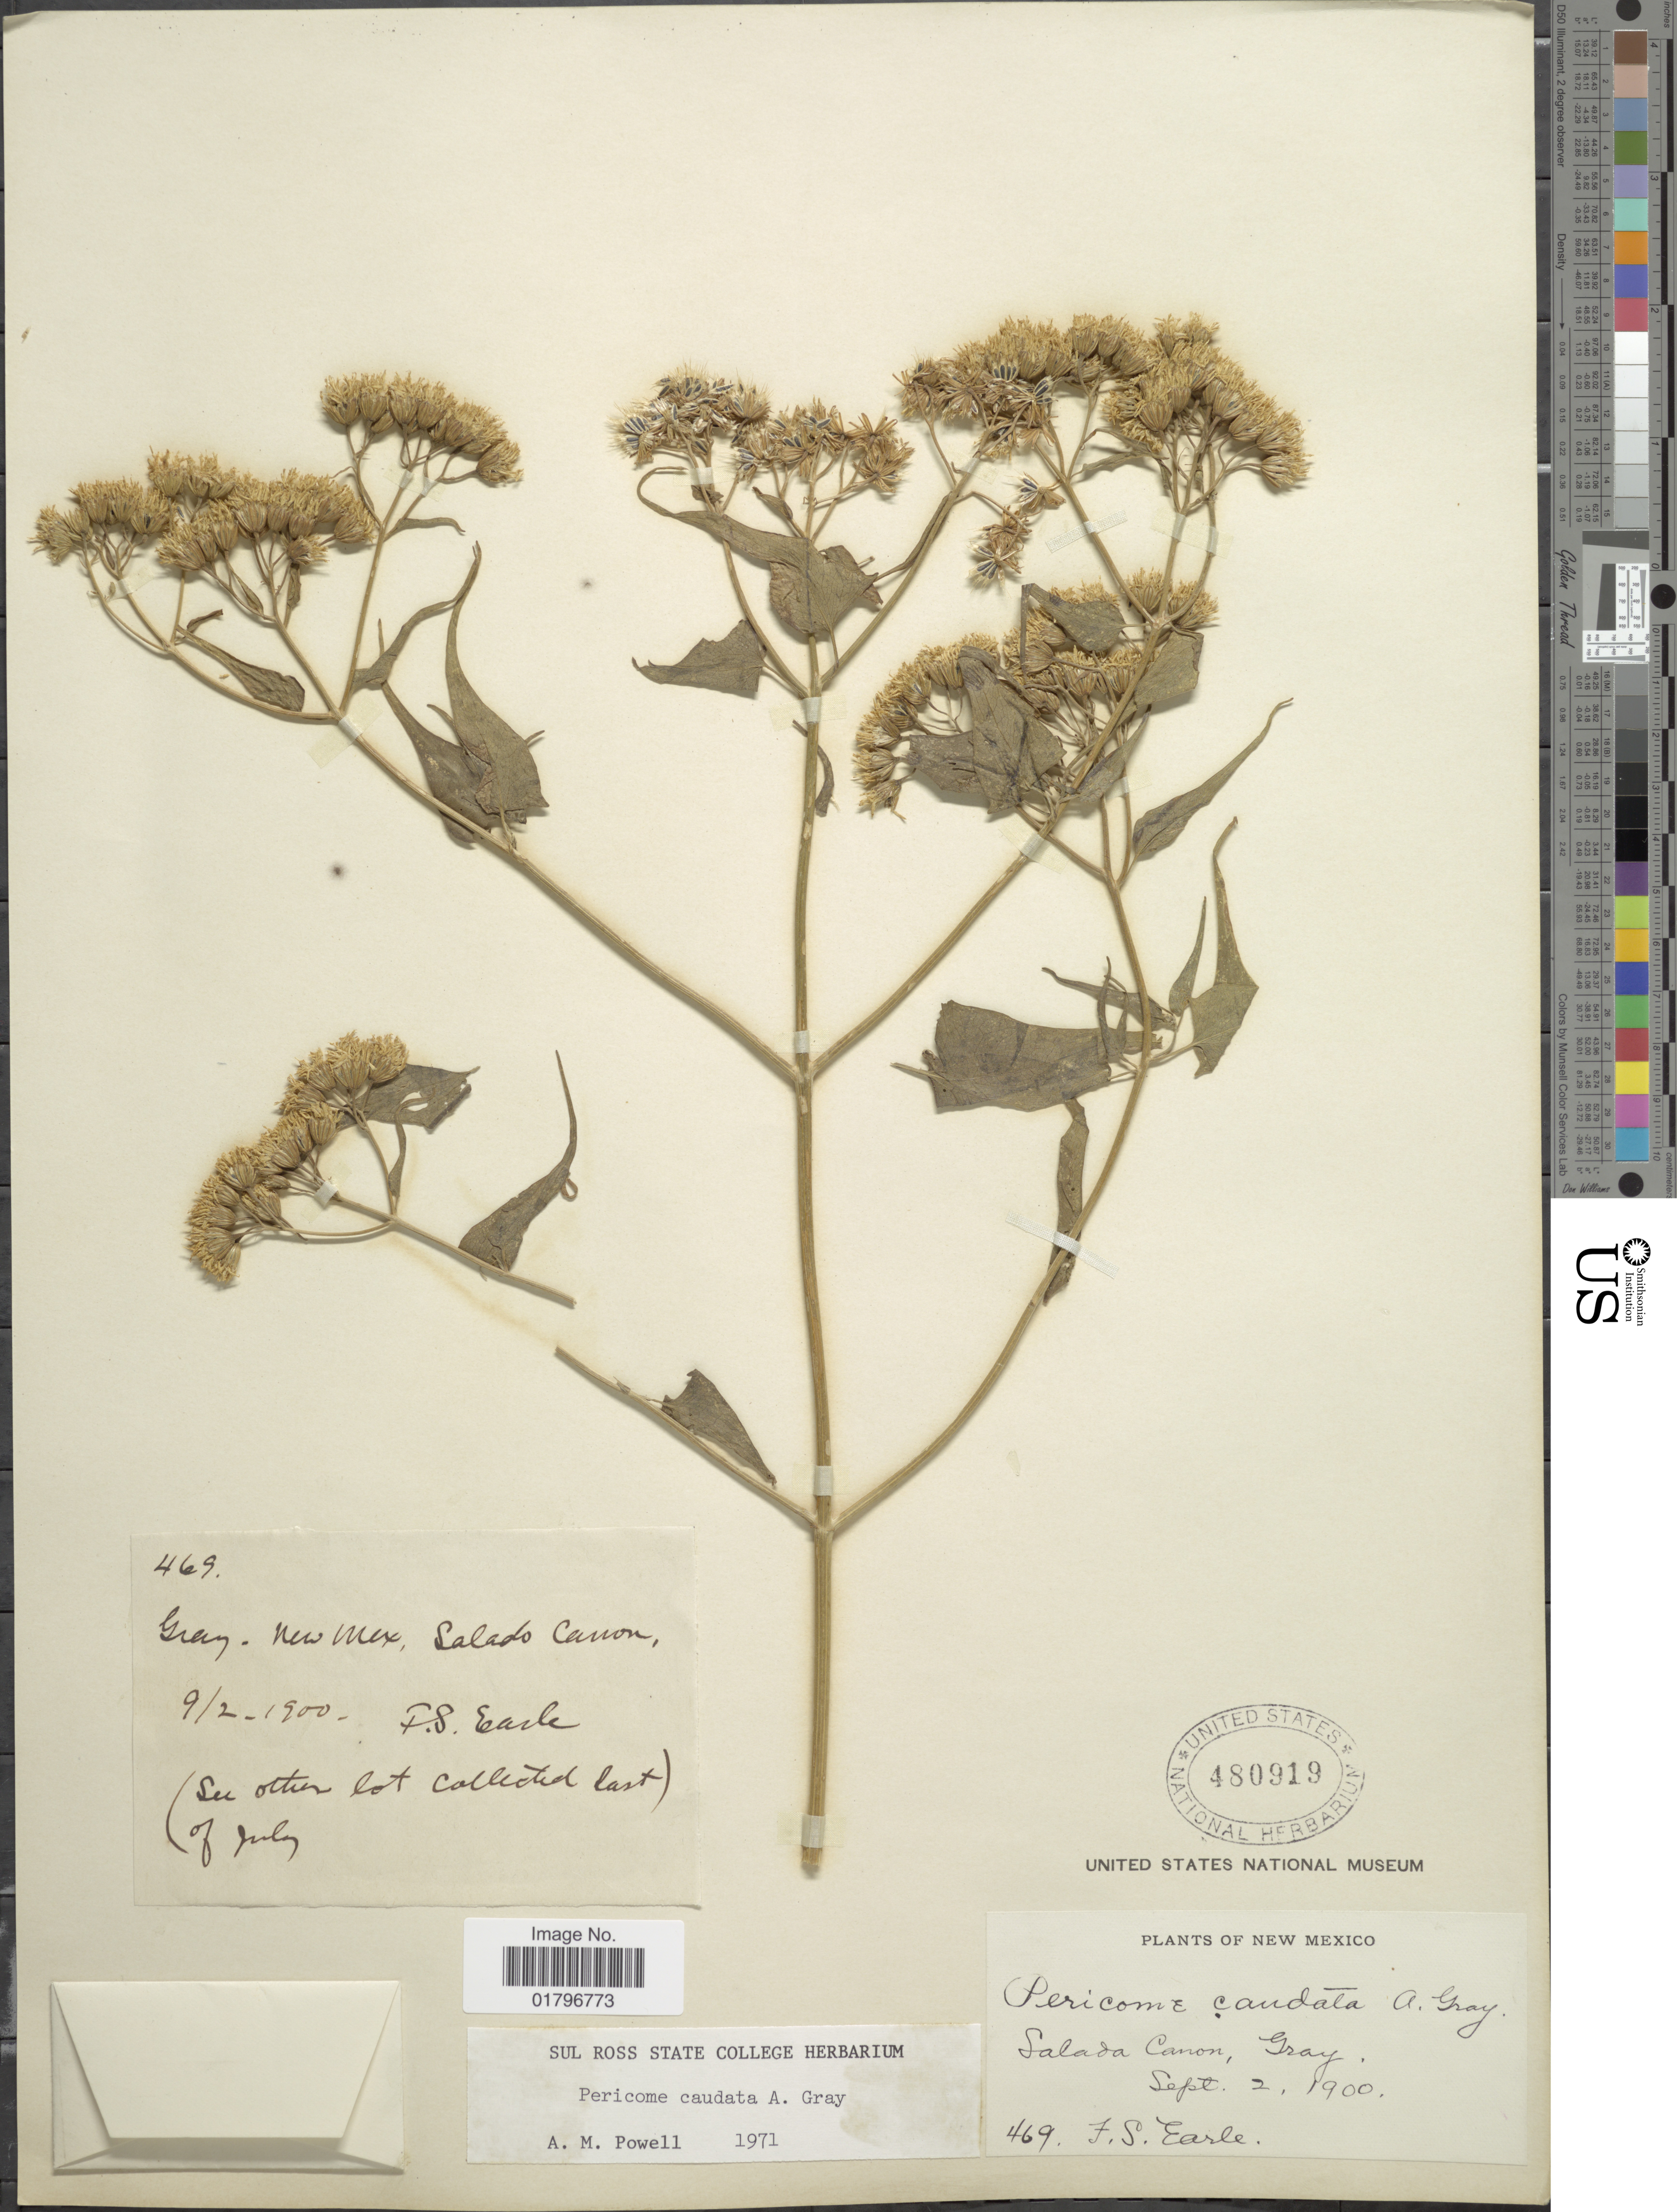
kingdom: Plantae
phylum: Tracheophyta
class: Magnoliopsida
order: Asterales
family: Asteraceae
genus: Pericome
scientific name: Pericome caudata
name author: A. Gray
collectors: F. S. Earle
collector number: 469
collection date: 1900-09-02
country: United States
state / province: New Mexico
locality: Salada Canon, Gray.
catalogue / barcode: US 480919